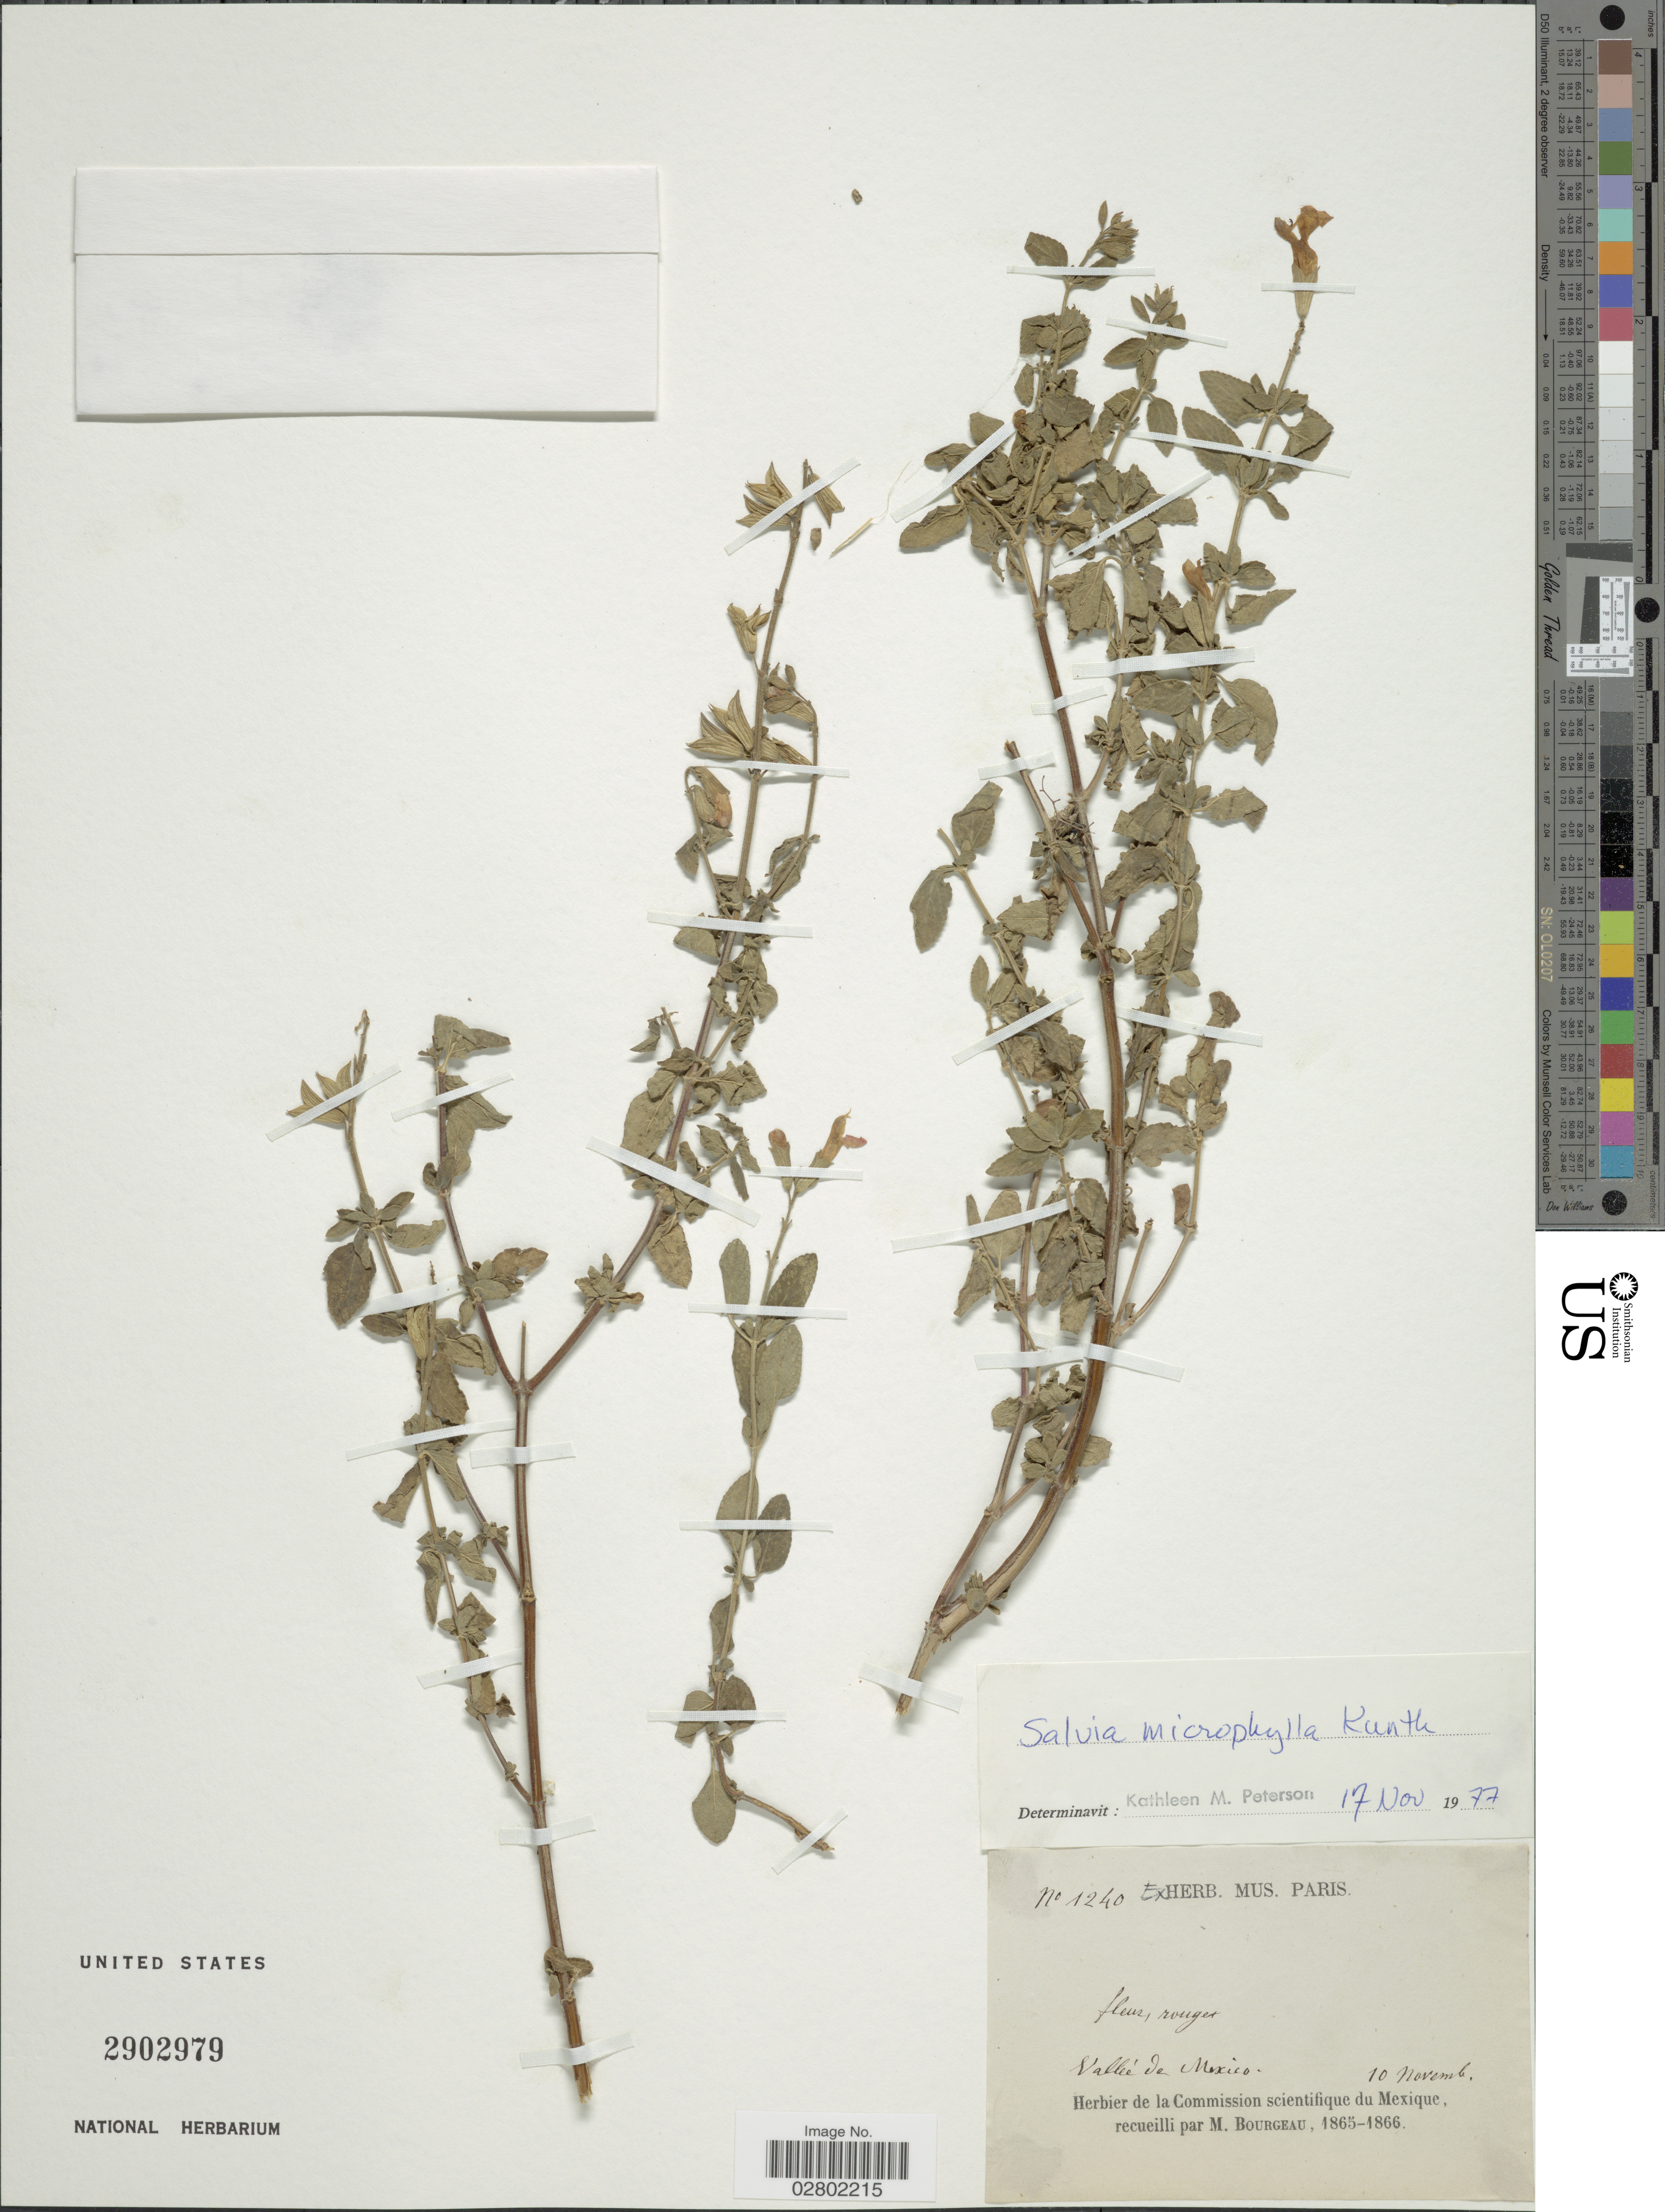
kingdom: Plantae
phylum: Tracheophyta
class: Magnoliopsida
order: Lamiales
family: Lamiaceae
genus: Salvia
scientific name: Salvia microphylla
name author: Kunth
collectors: M. Bourgeau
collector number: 1240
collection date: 1865-11-10/1866-11-10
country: Mexico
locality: Vallée de Mexico.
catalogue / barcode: US 2902979